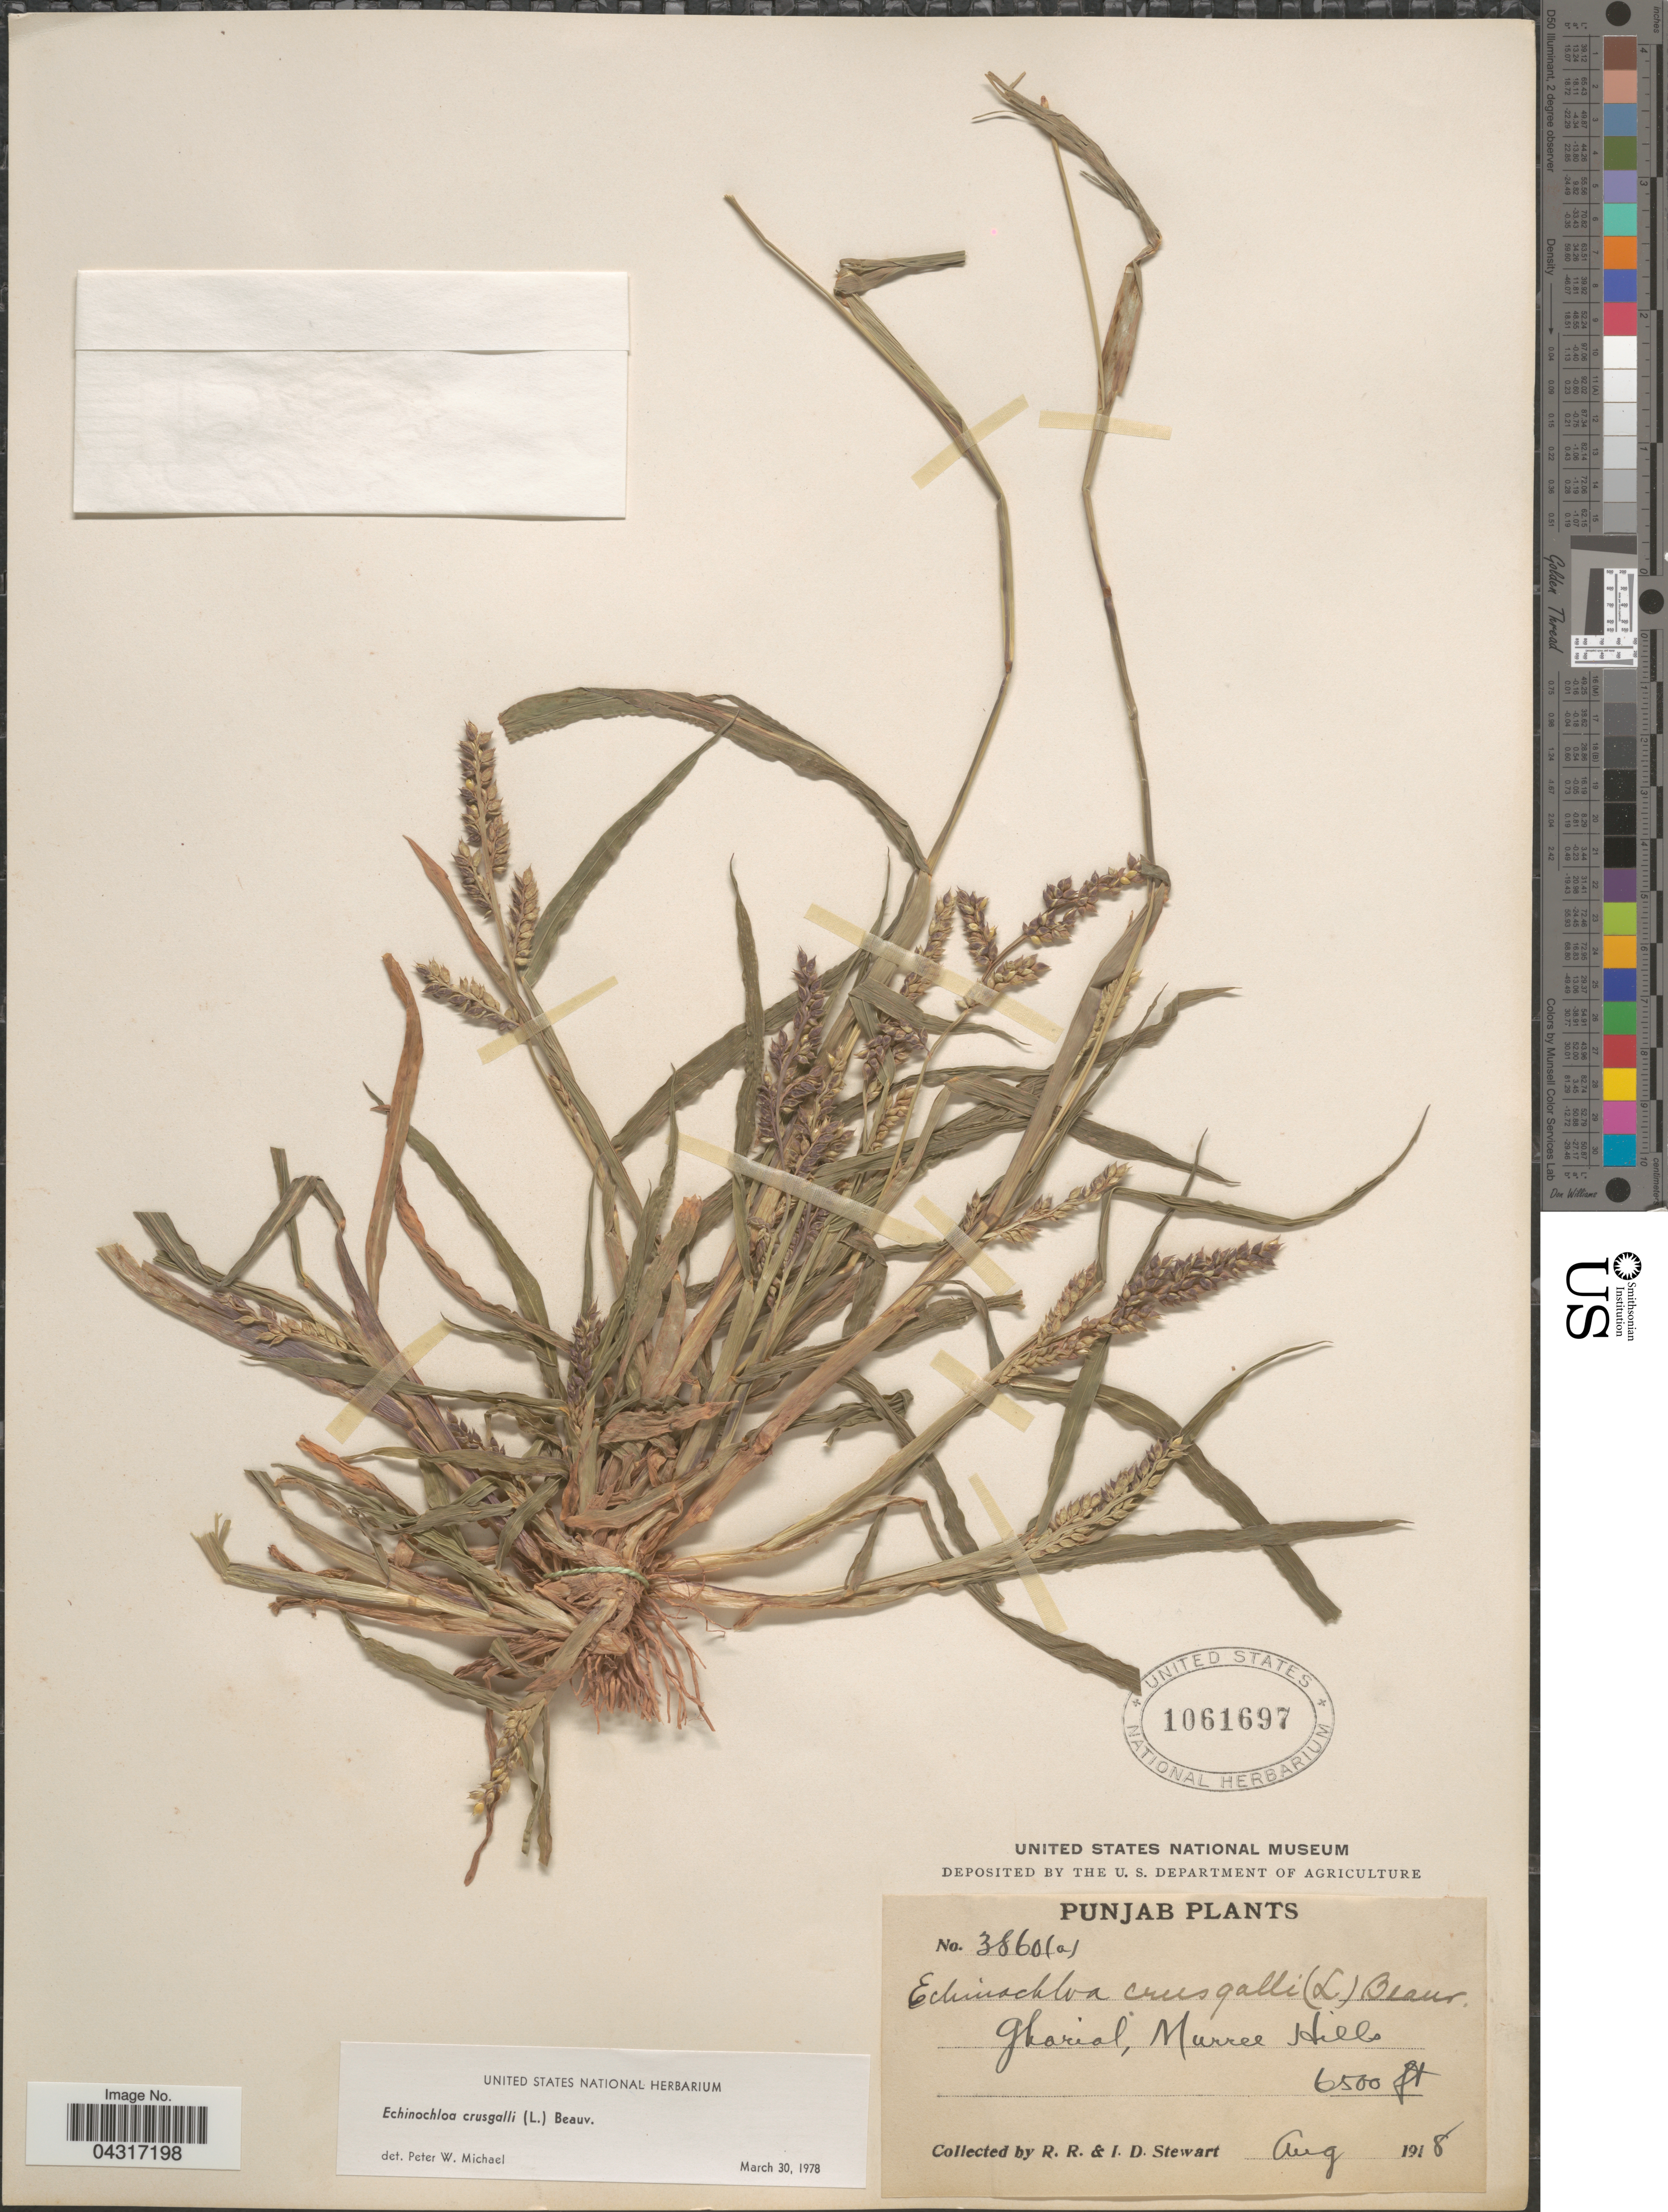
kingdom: Plantae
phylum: Tracheophyta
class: Liliopsida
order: Poales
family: Poaceae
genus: Echinochloa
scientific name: Echinochloa crus-galli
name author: (L.) P. Beauv.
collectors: R. Stewart & I. Stewart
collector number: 3860a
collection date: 1918-08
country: Pakistan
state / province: Punjab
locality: Ghorial, Murree Hills.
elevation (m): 1981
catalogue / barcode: US 1061697